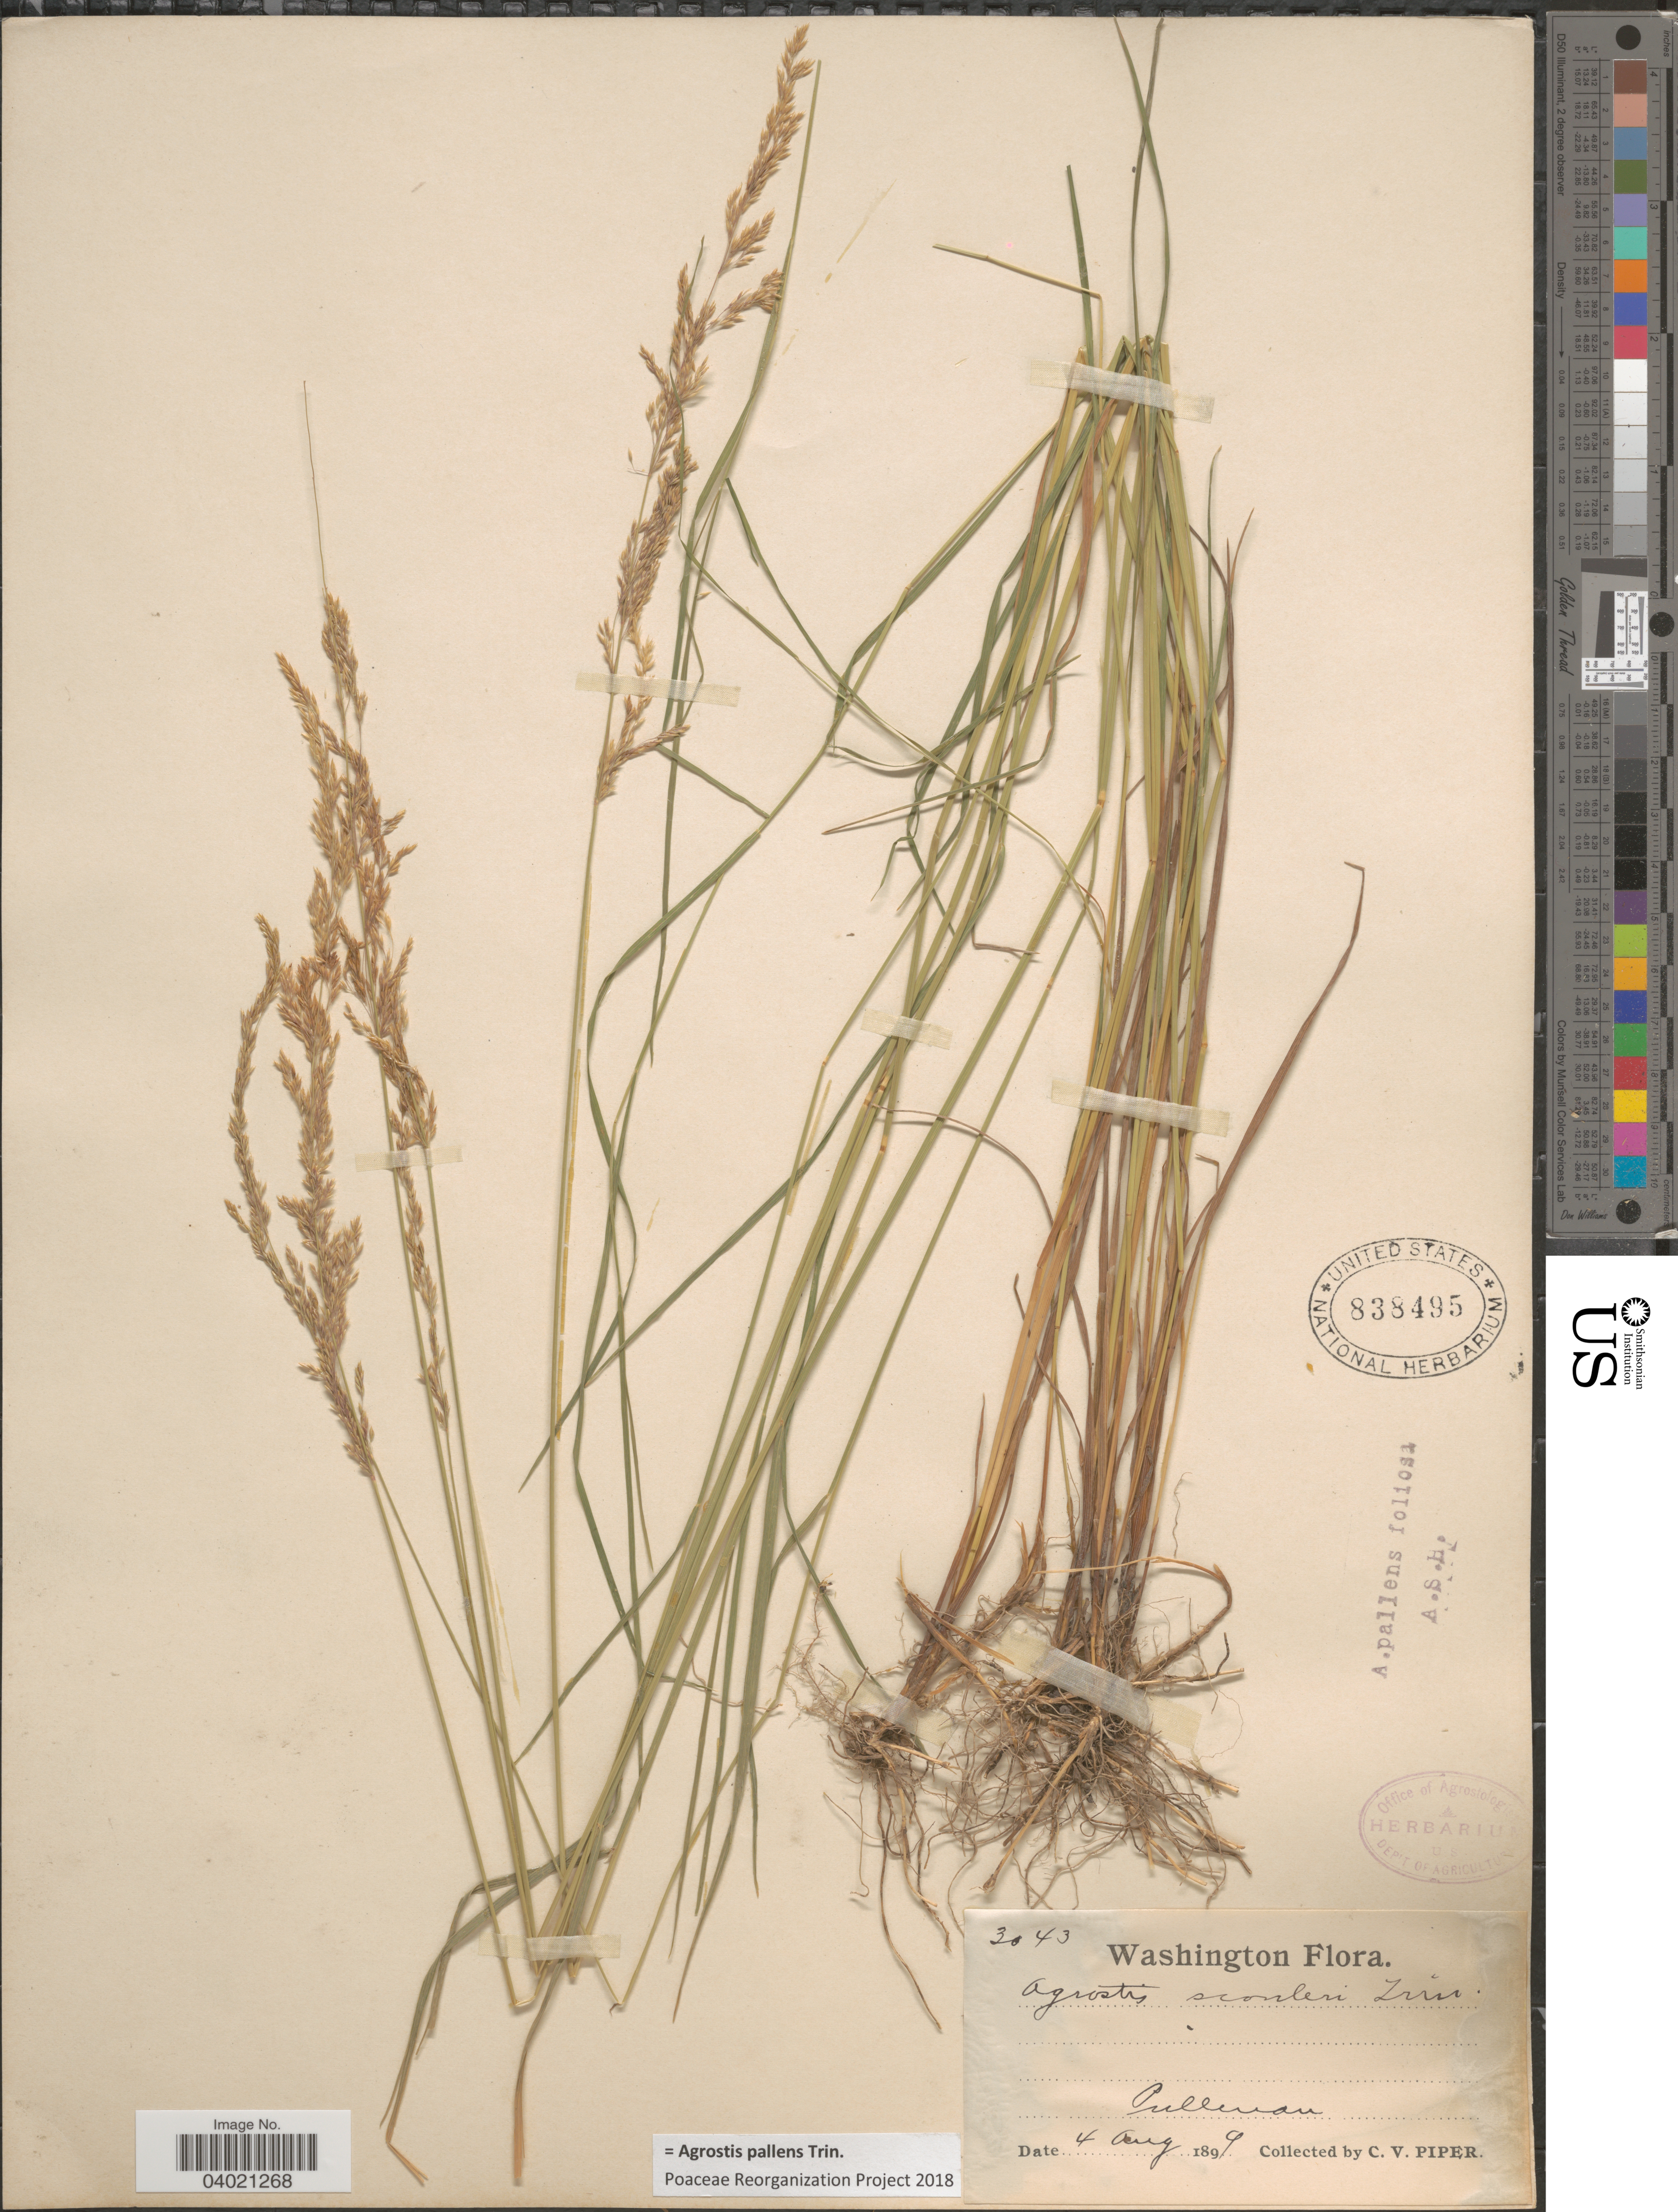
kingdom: Plantae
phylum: Tracheophyta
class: Liliopsida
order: Poales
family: Poaceae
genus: Agrostis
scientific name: Agrostis pallens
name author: Trin.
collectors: C. V. Piper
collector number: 3043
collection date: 1899-08-04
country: United States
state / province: Washington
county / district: Whitman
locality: Pullman.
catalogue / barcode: US 838495